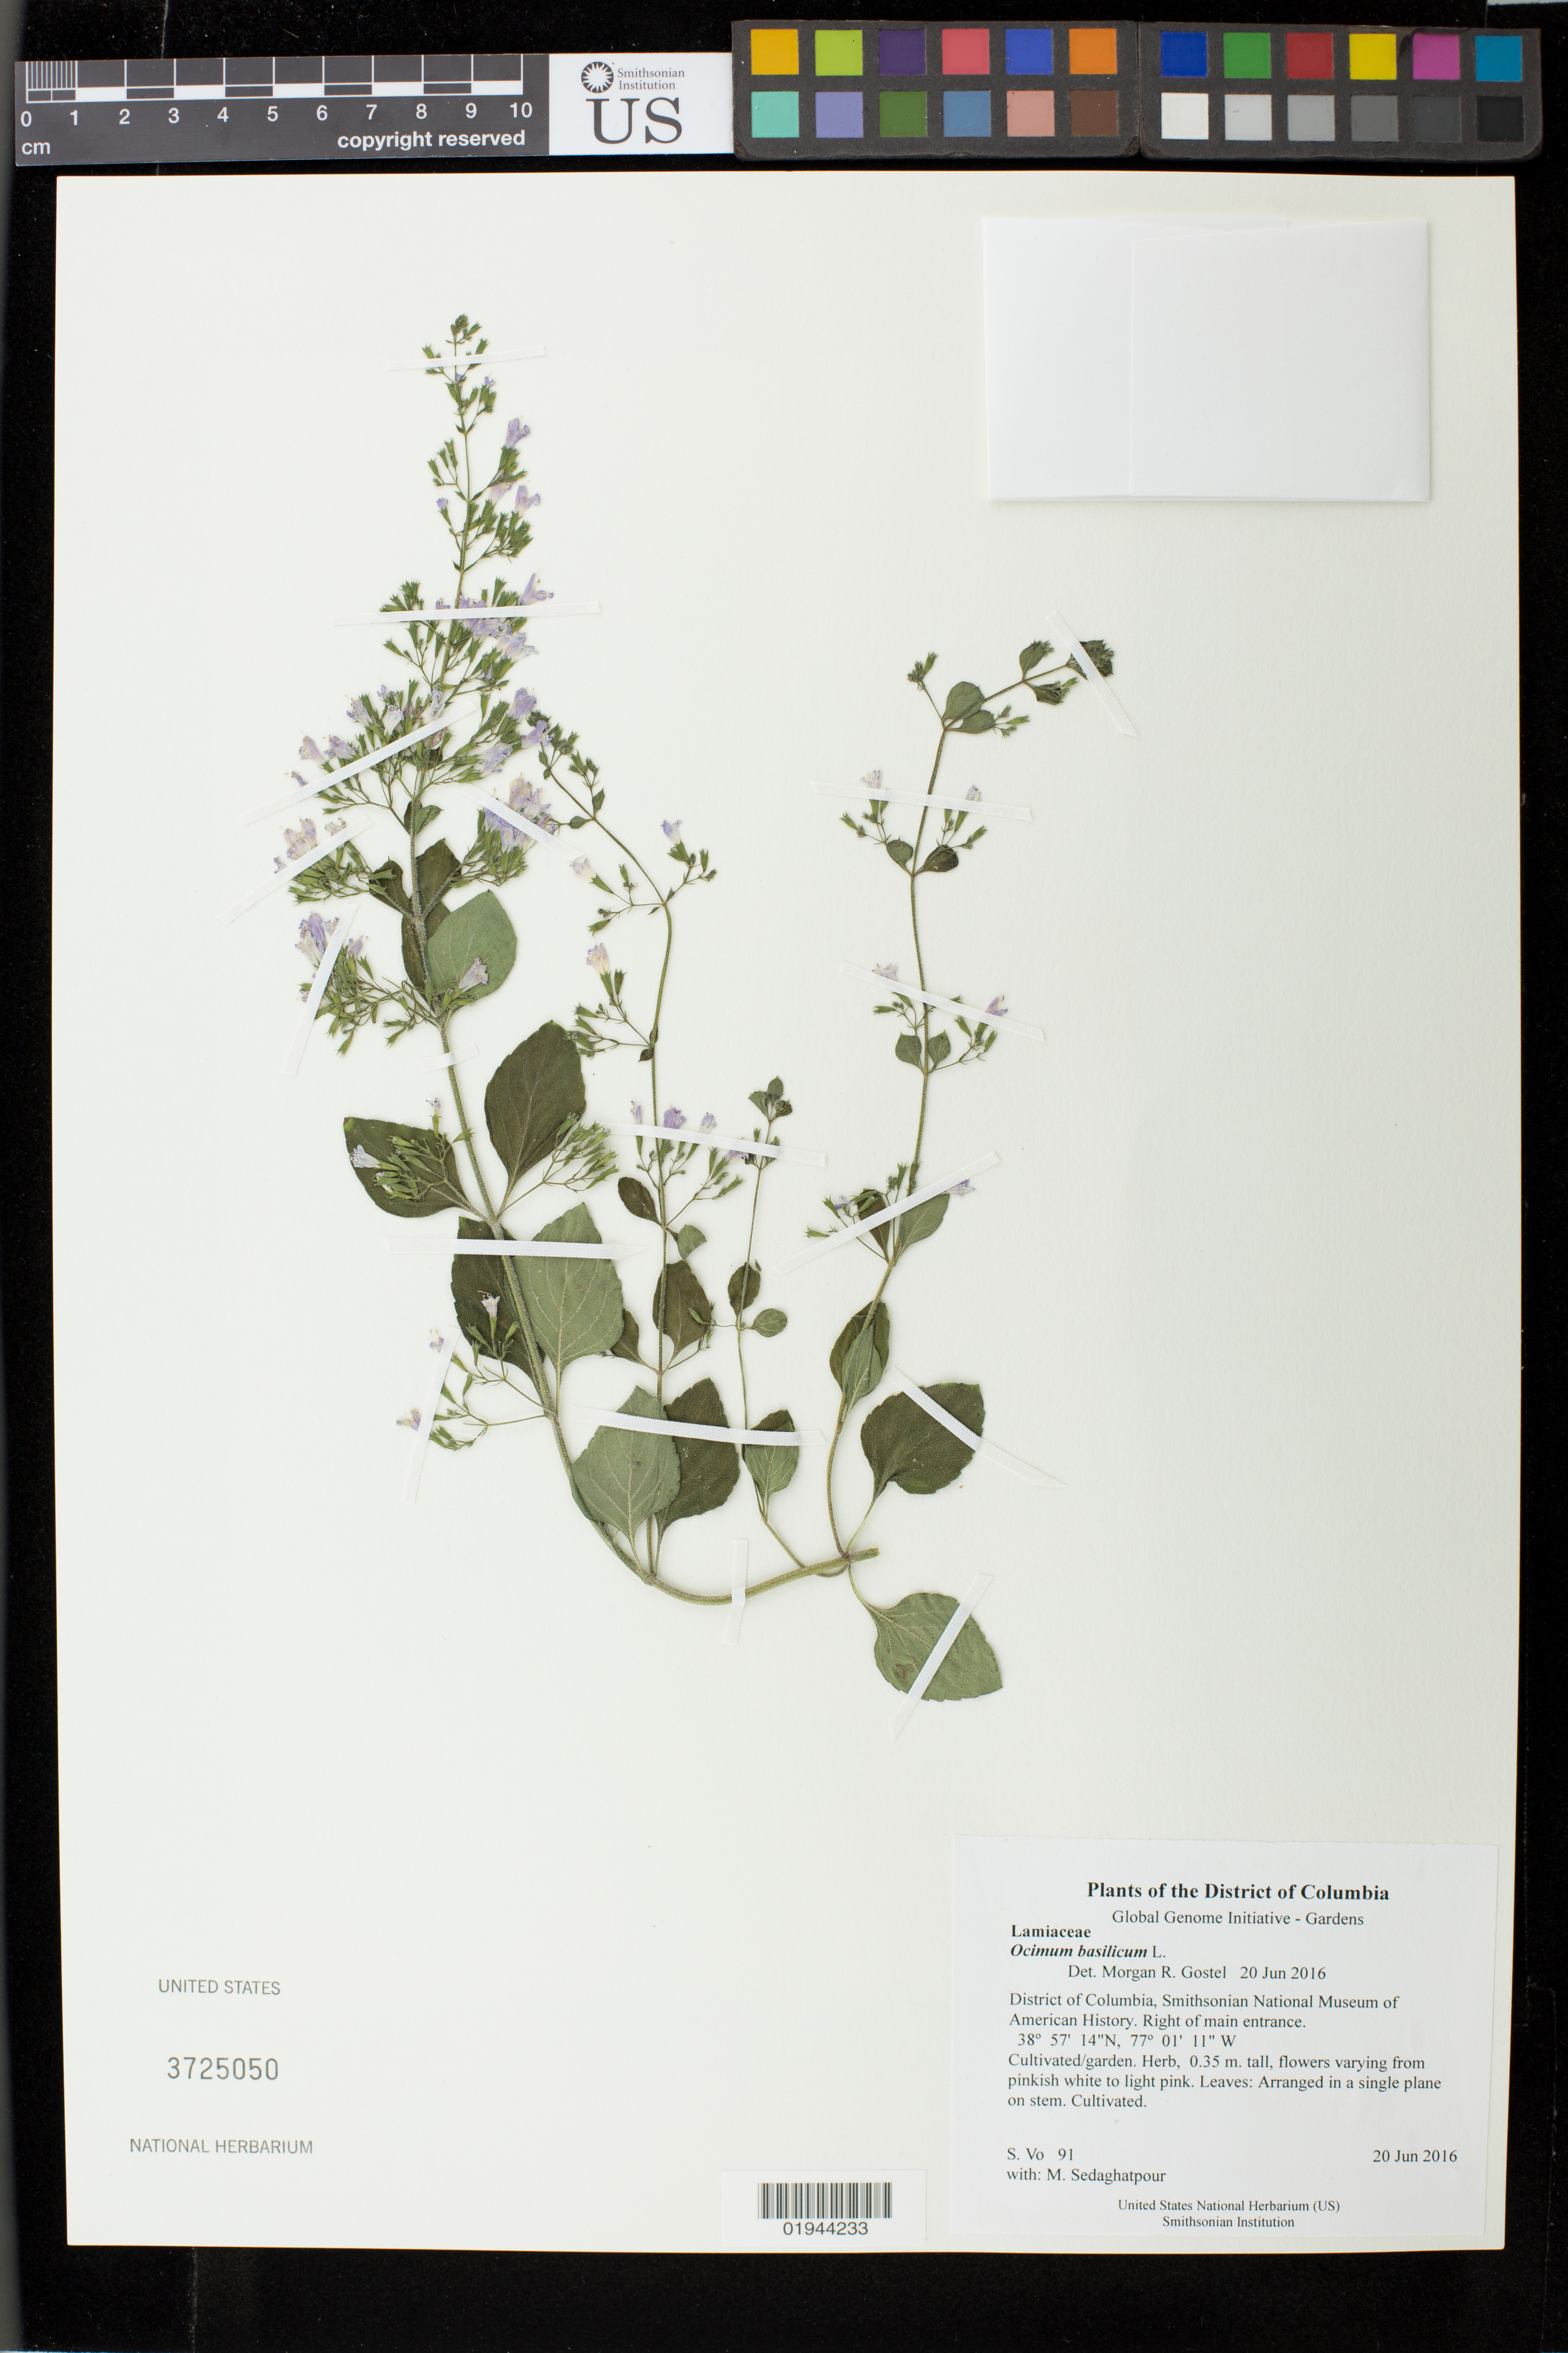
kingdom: Plantae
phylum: Tracheophyta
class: Magnoliopsida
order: Lamiales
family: Lamiaceae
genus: Ocimum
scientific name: Ocimum basilicum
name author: L.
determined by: Gostel, Morgan R., (BRIT), Botanical Research Institute of Texas (UNITED STATES)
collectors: S. Vo & M. Sedaghatpour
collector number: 91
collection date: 2016-06-20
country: United States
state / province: District of Columbia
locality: Smithsonian National Museum of American History. Right of main entrance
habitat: Cultivated/garden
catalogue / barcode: US 3725050